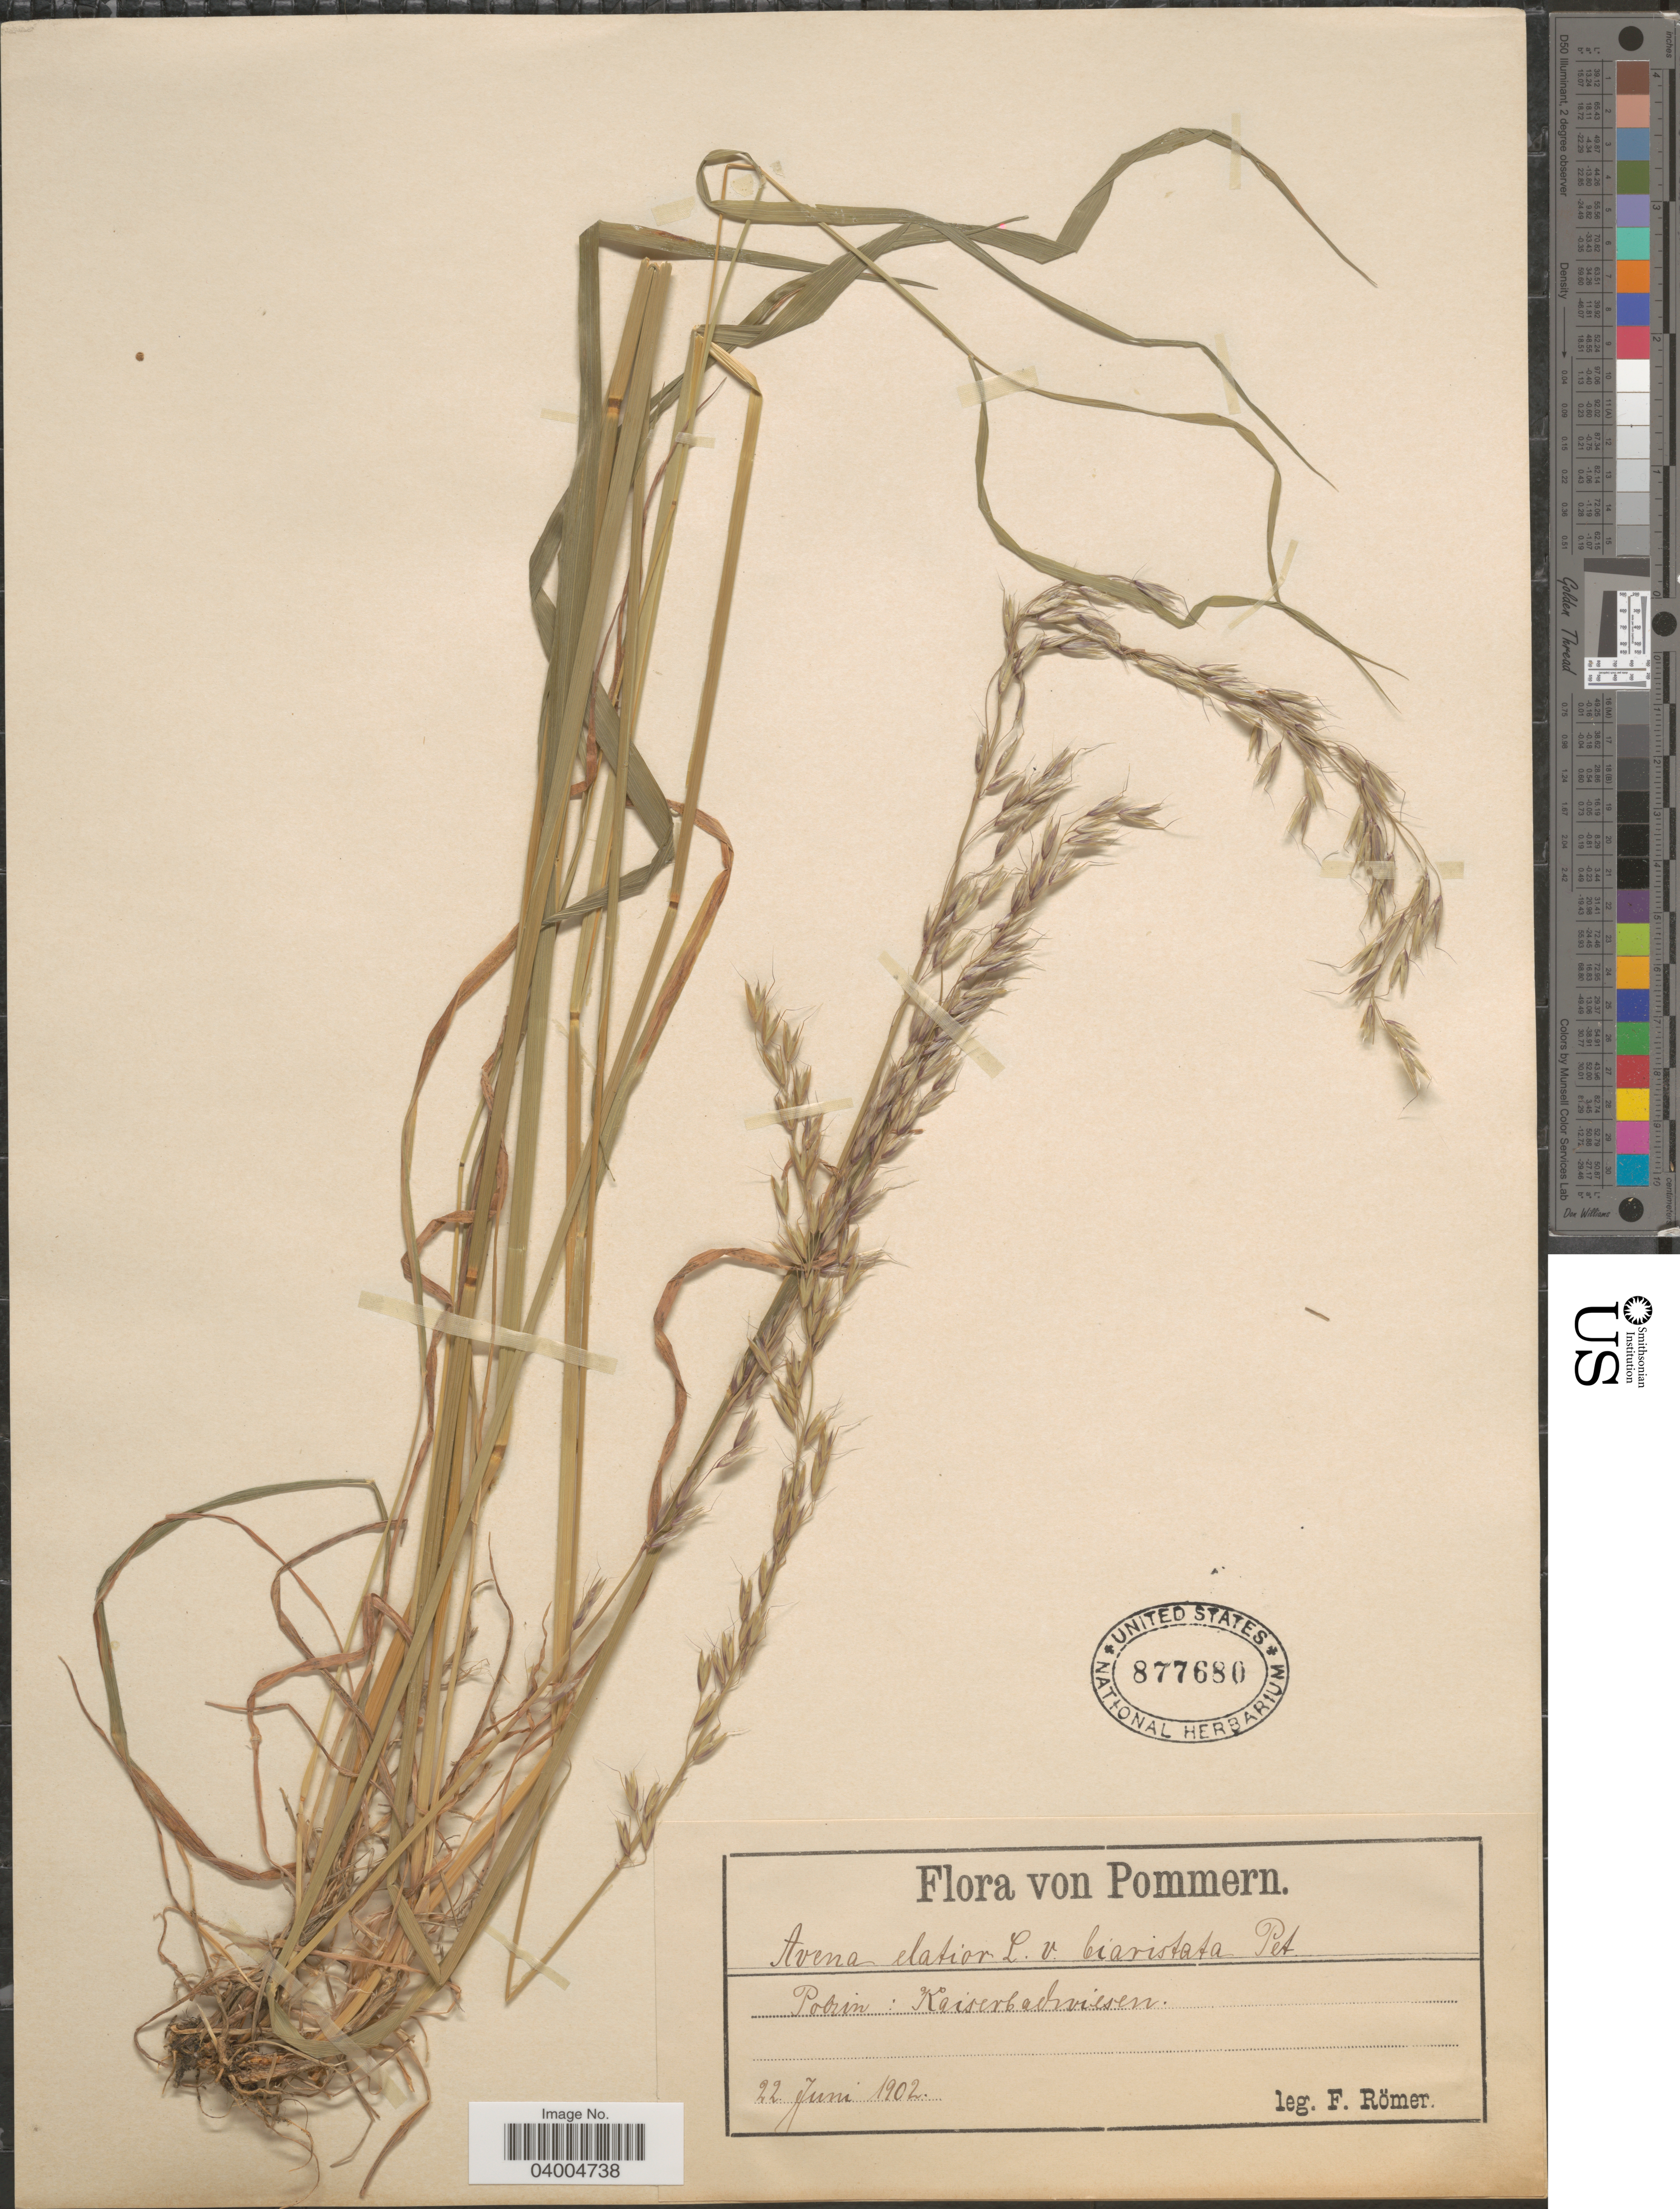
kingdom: Plantae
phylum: Tracheophyta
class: Liliopsida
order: Poales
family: Poaceae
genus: Arrhenatherum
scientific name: Arrhenatherum elatius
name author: (L.) J. Presl & C. Presl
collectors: F. Römer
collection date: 1902-06-22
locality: Pommern. Pobin: Kaiserbadwiesen. [interpreted]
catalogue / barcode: US 877680